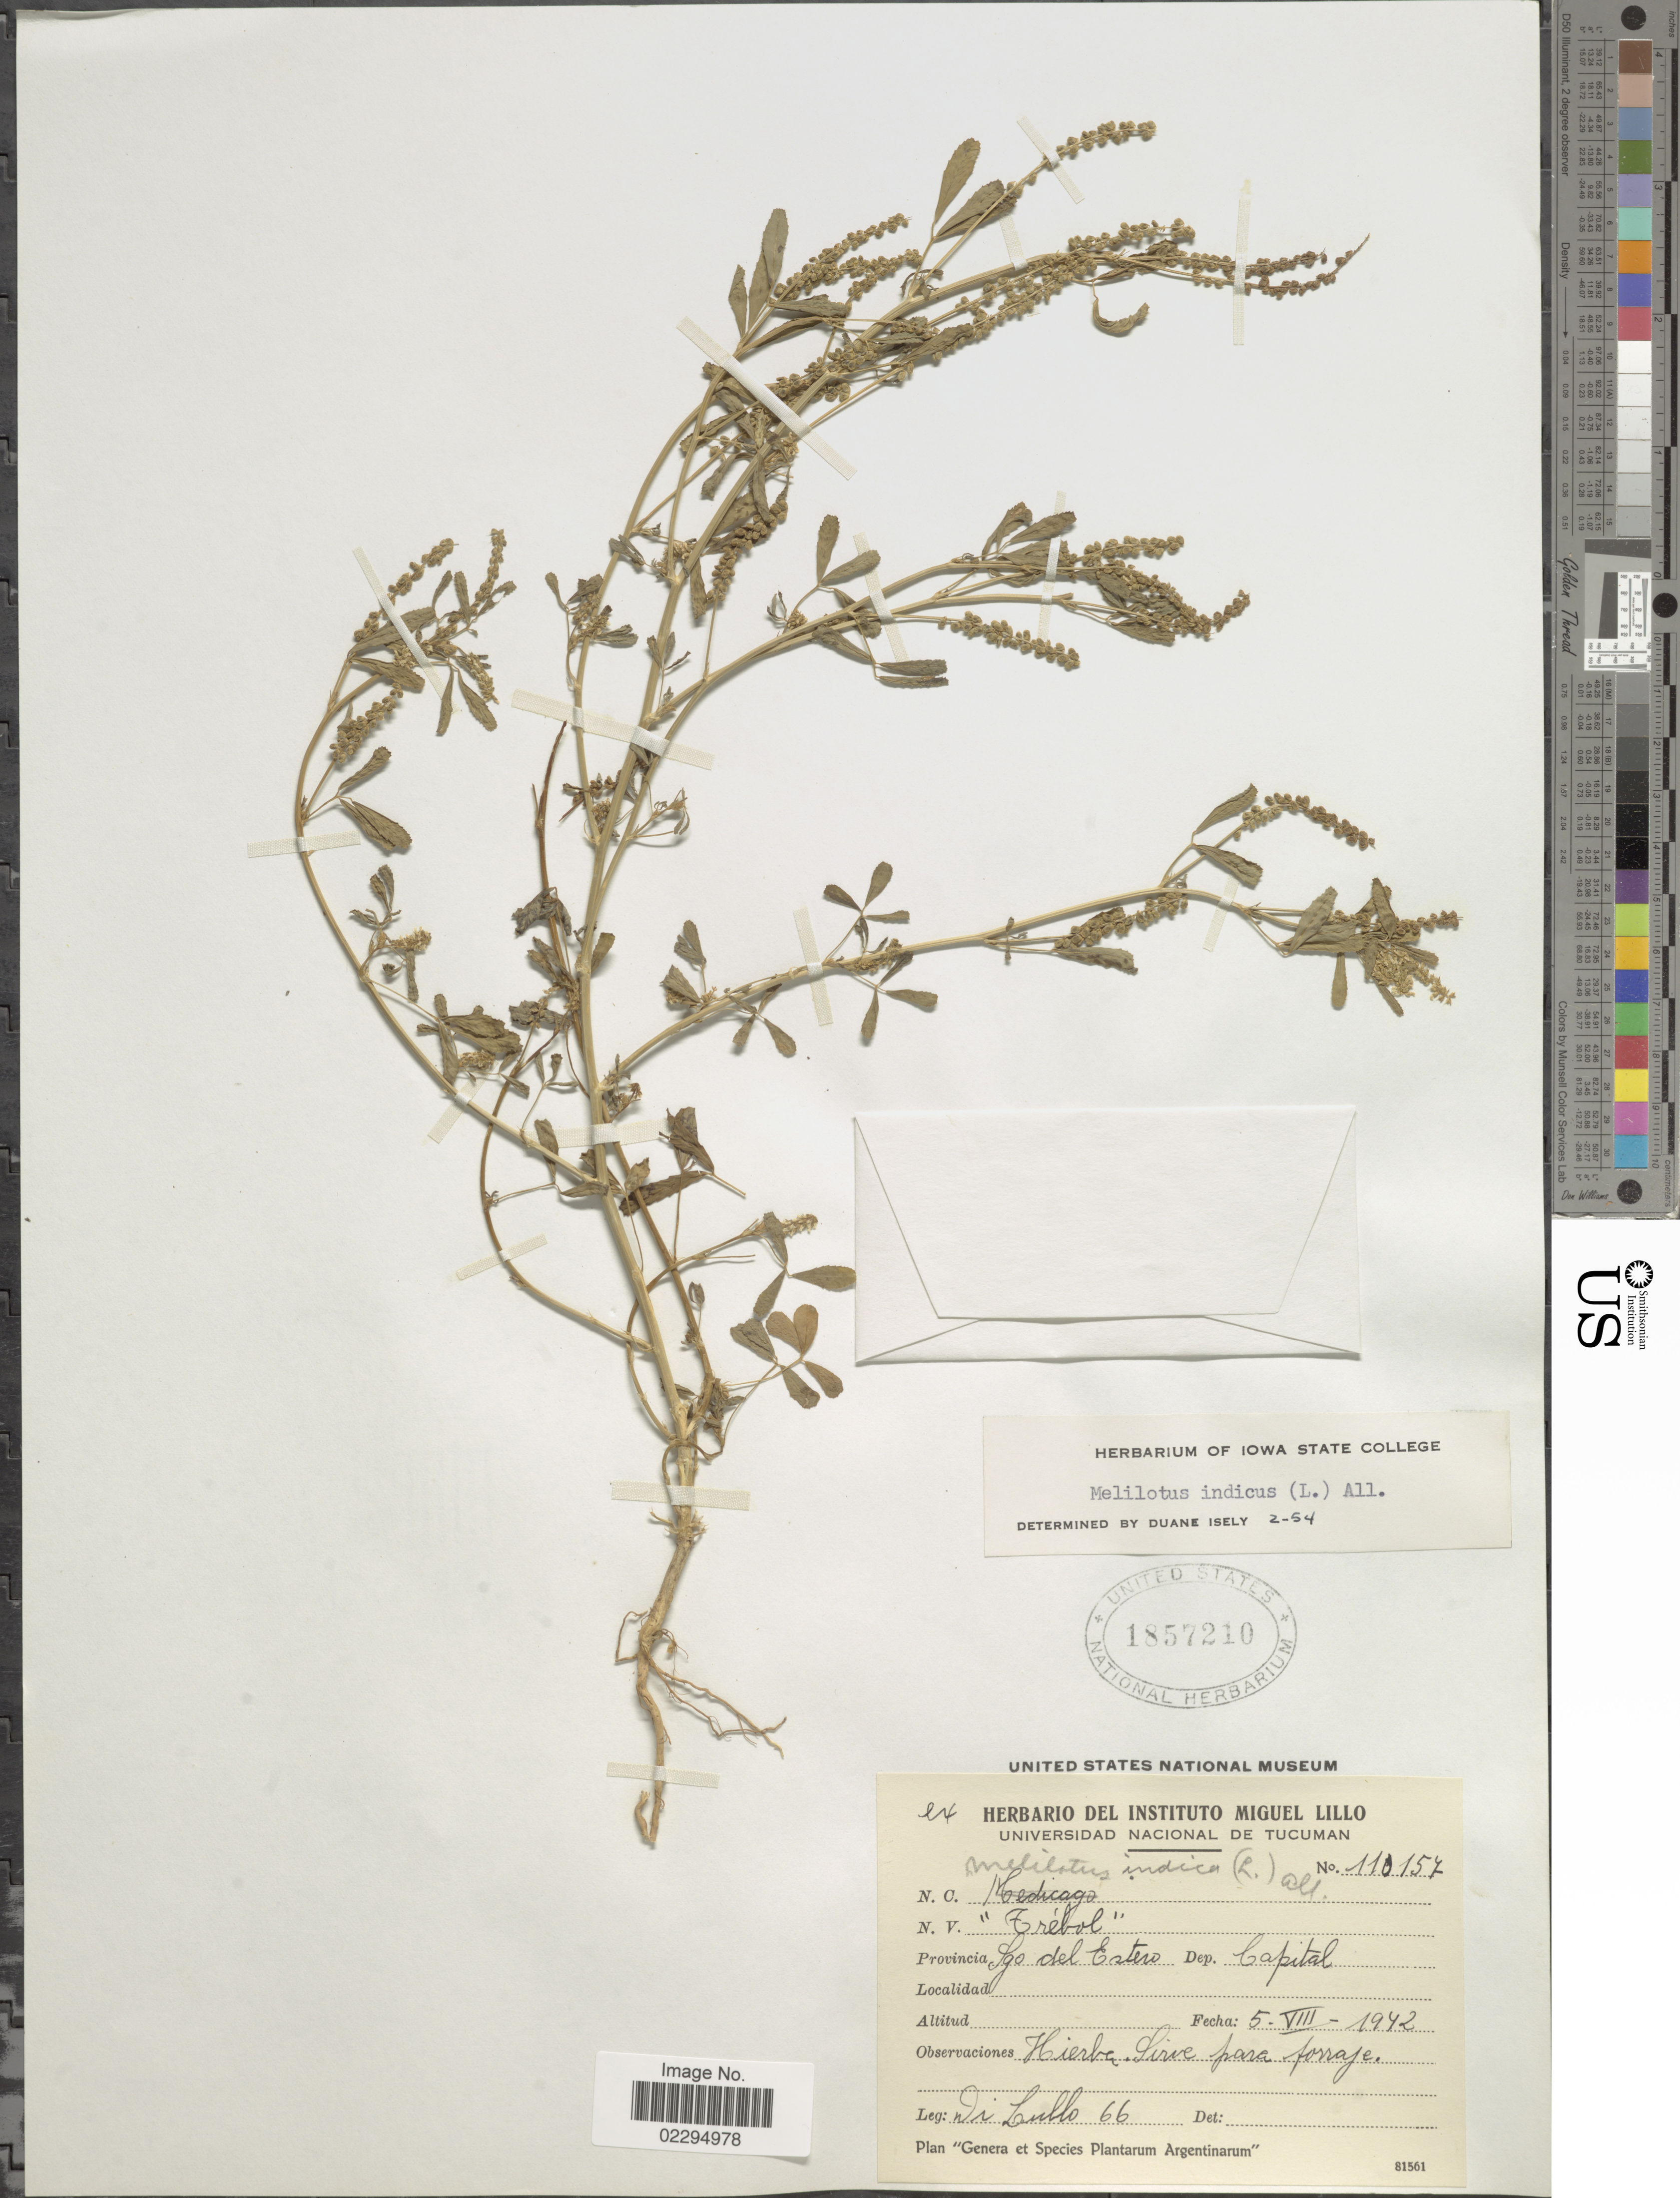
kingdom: Plantae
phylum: Tracheophyta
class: Magnoliopsida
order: Fabales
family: Fabaceae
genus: Melilotus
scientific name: Melilotus indicus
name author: (L.) All.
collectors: Di Lullo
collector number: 66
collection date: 1942-08-05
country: Argentina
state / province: Santiago del Estero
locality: Dep. Capital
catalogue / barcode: US 1857210